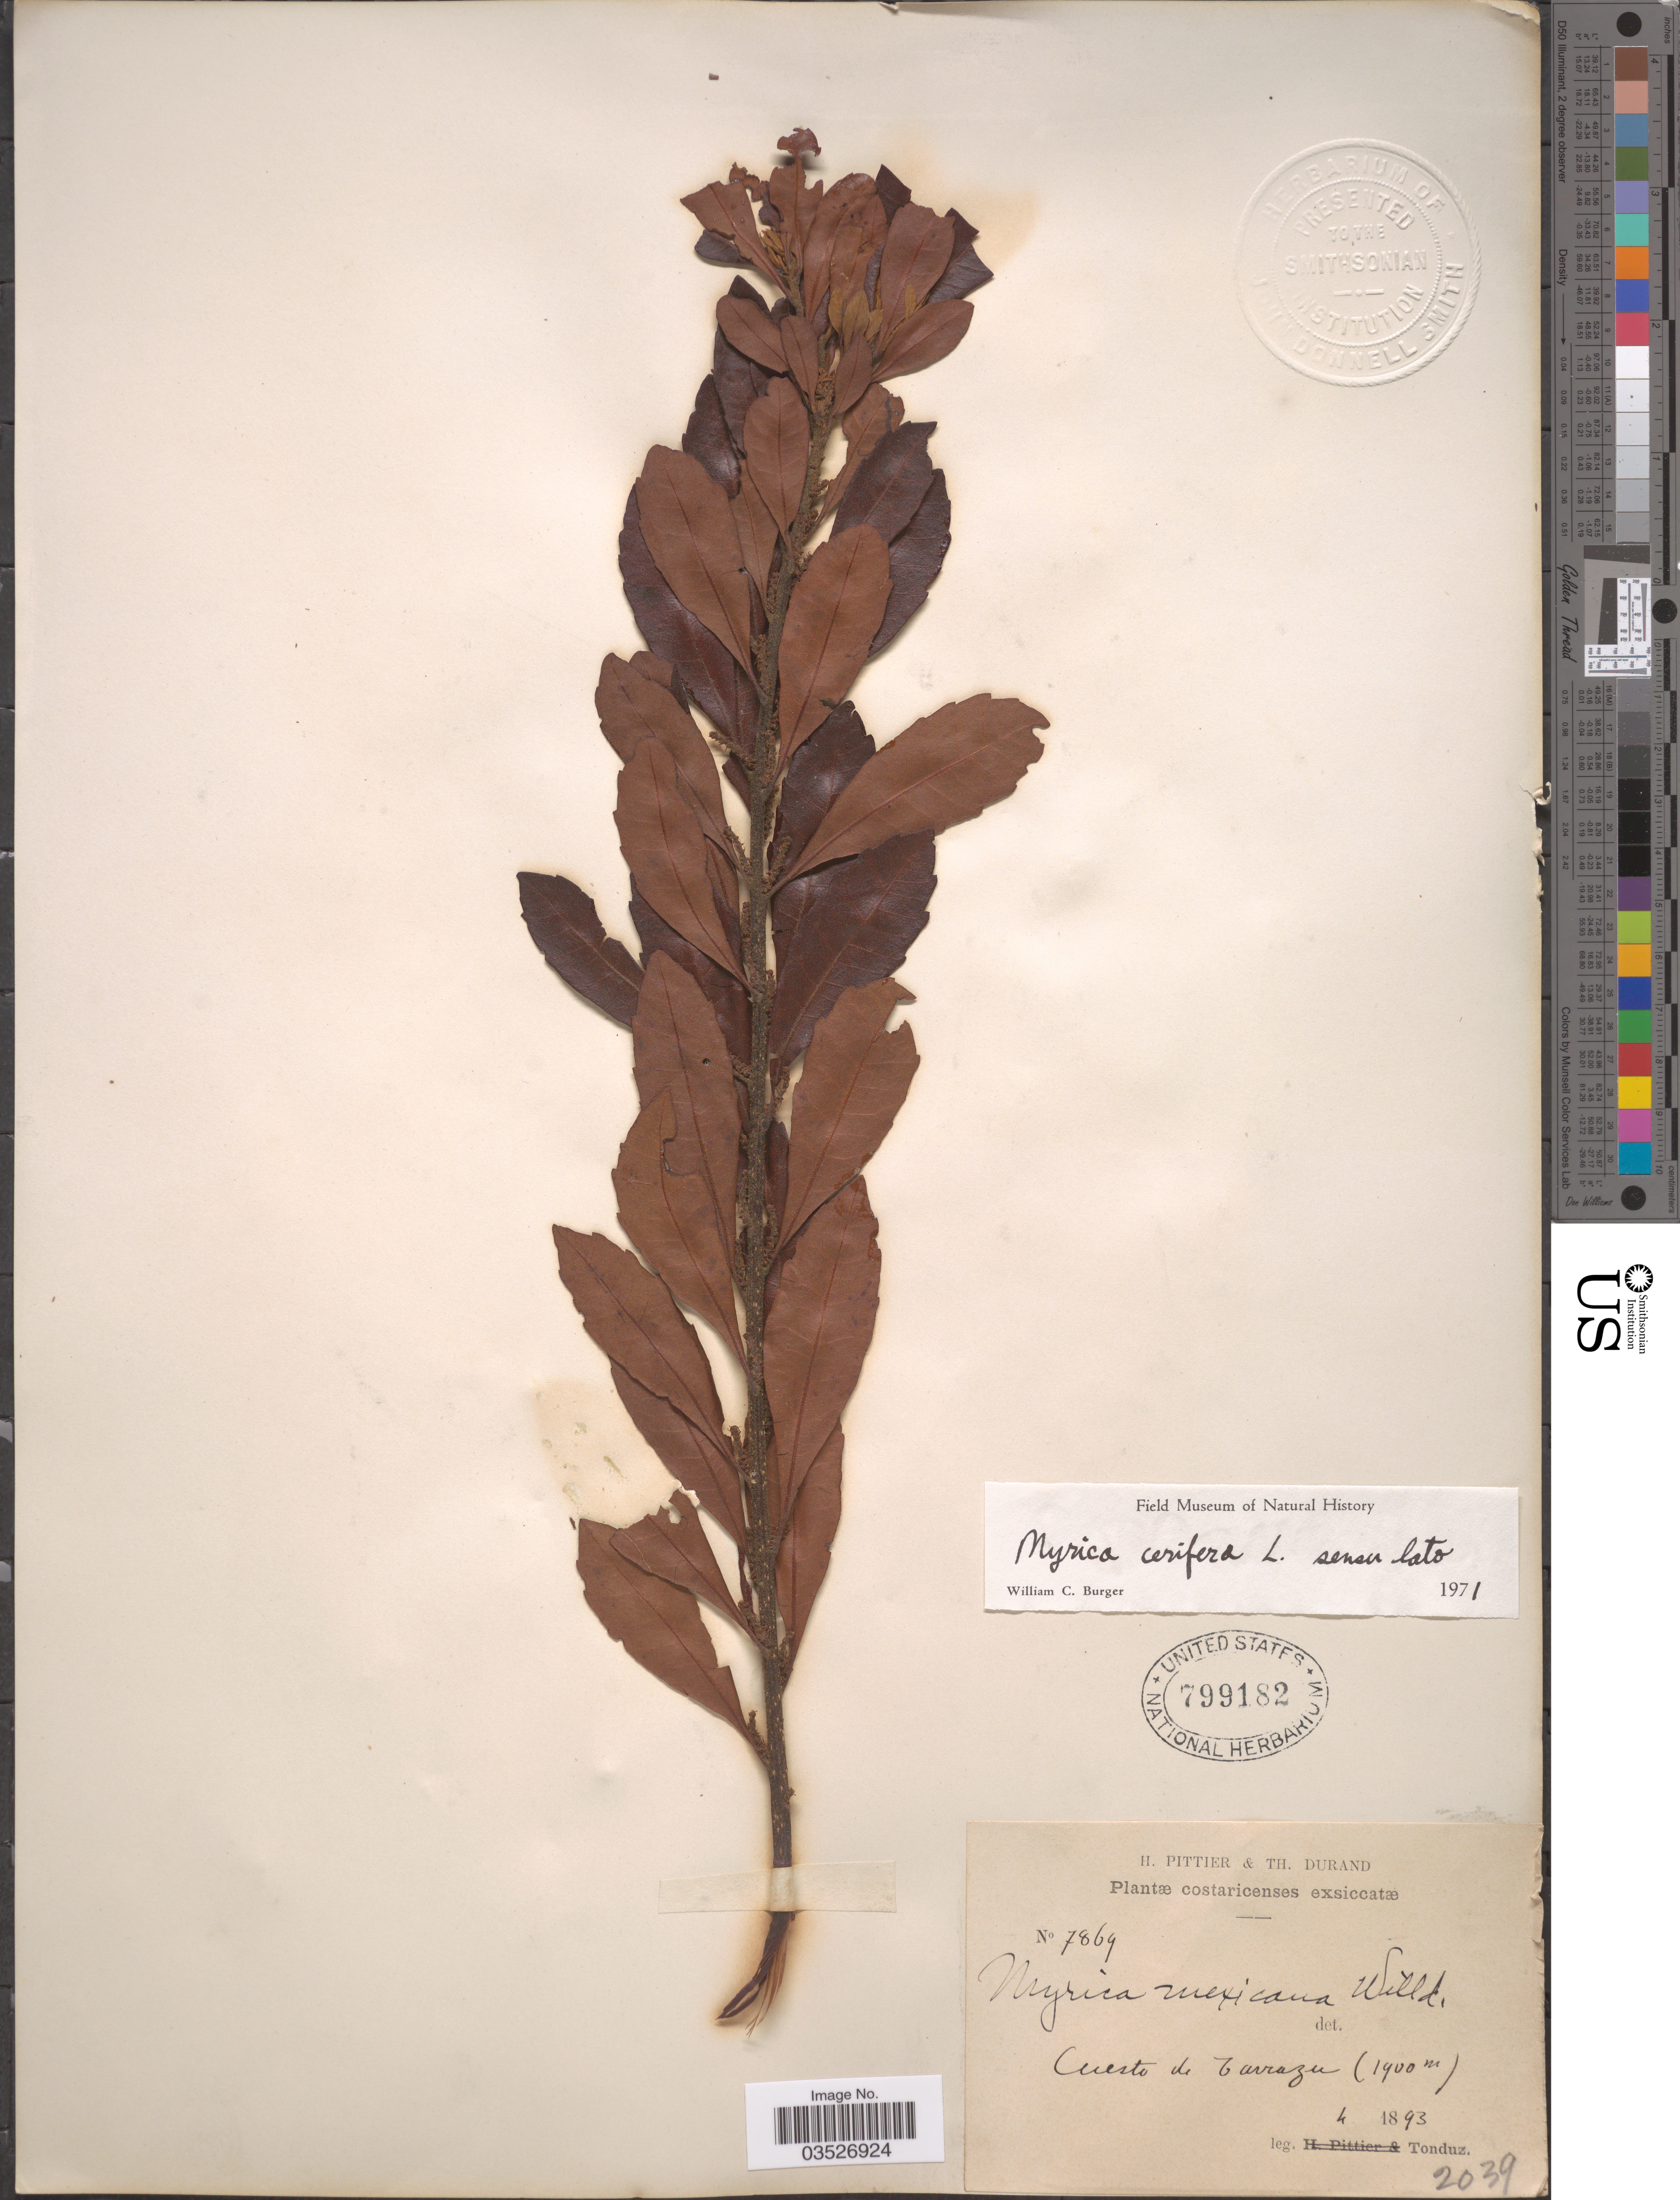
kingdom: Plantae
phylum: Tracheophyta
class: Magnoliopsida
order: Fagales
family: Myricaceae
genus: Morella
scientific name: Morella cerifera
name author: (L.) Small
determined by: Strong, Mark T., (BOT), Smithsonian Institution - National Museum of Natural History (UNITED STATES)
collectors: Tonduz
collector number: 7864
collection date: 1893-04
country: Costa Rica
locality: Cuesto de Tarrazu.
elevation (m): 1900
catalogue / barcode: US 799182